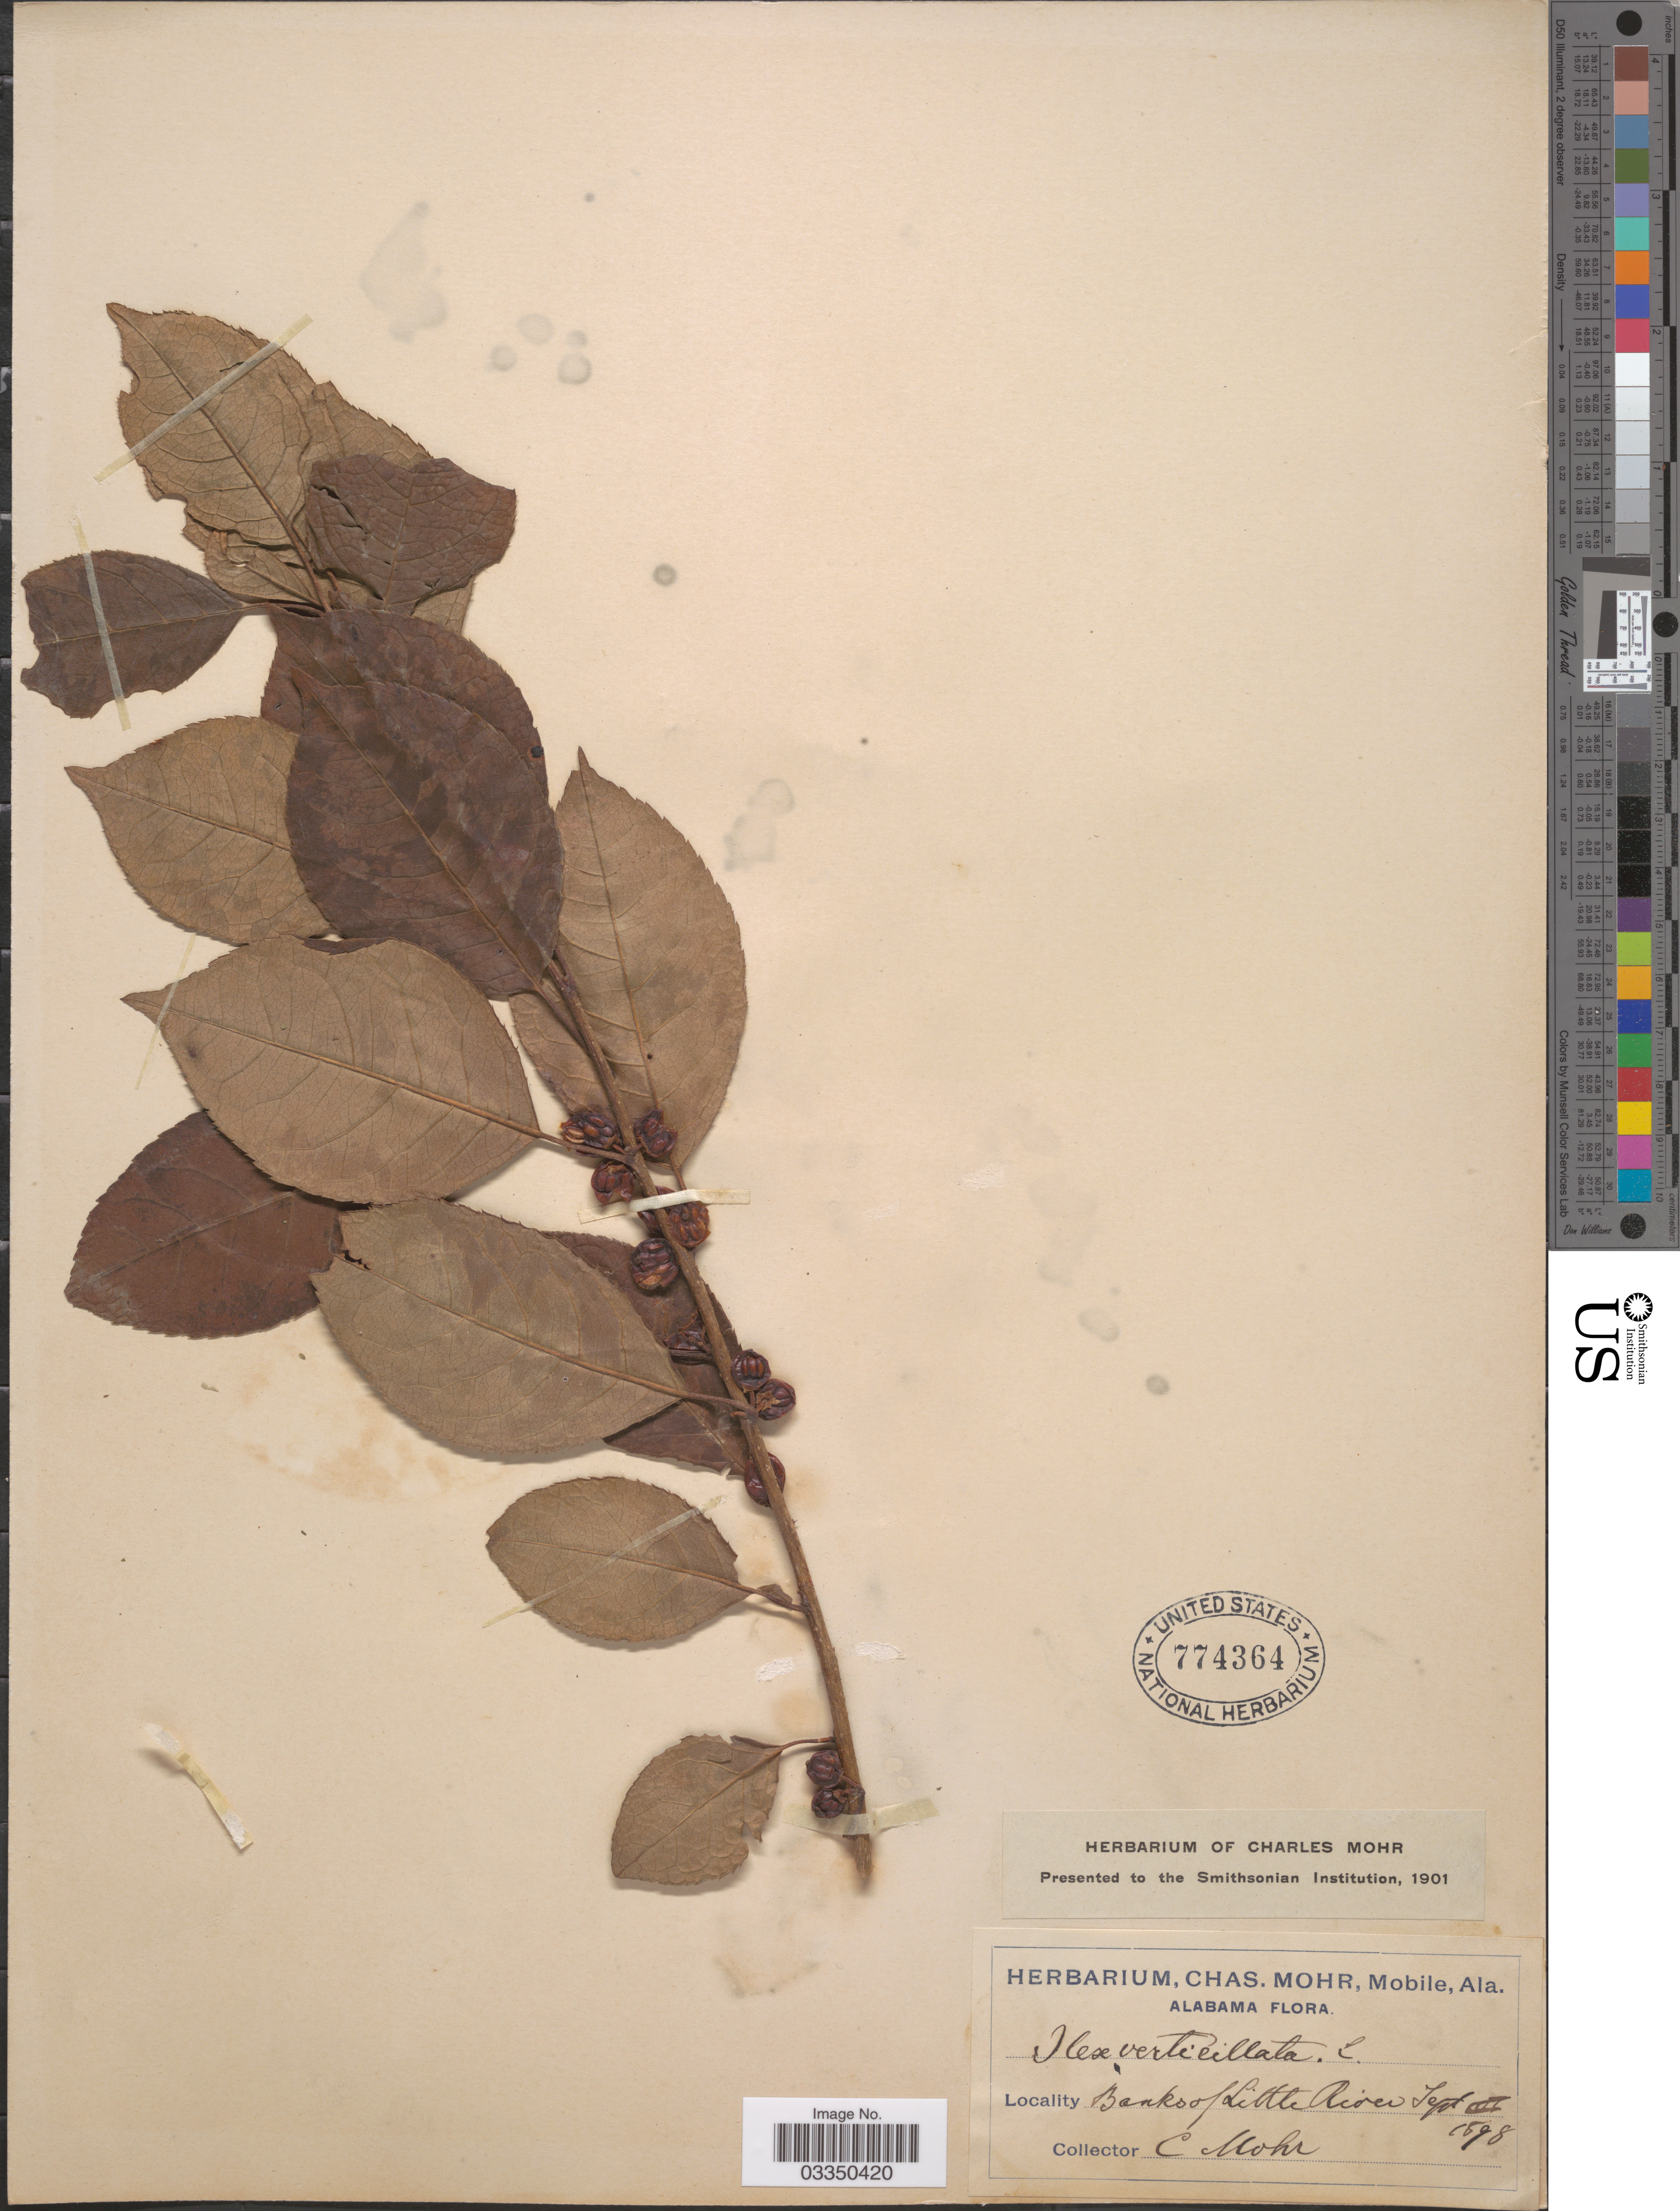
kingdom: Plantae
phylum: Tracheophyta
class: Magnoliopsida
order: Aquifoliales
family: Aquifoliaceae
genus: Ilex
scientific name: Ilex verticillata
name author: (L.) A. Gray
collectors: C. T. Mohr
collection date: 1898-09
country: United States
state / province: Alabama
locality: Banks of Little River.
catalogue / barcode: US 774364